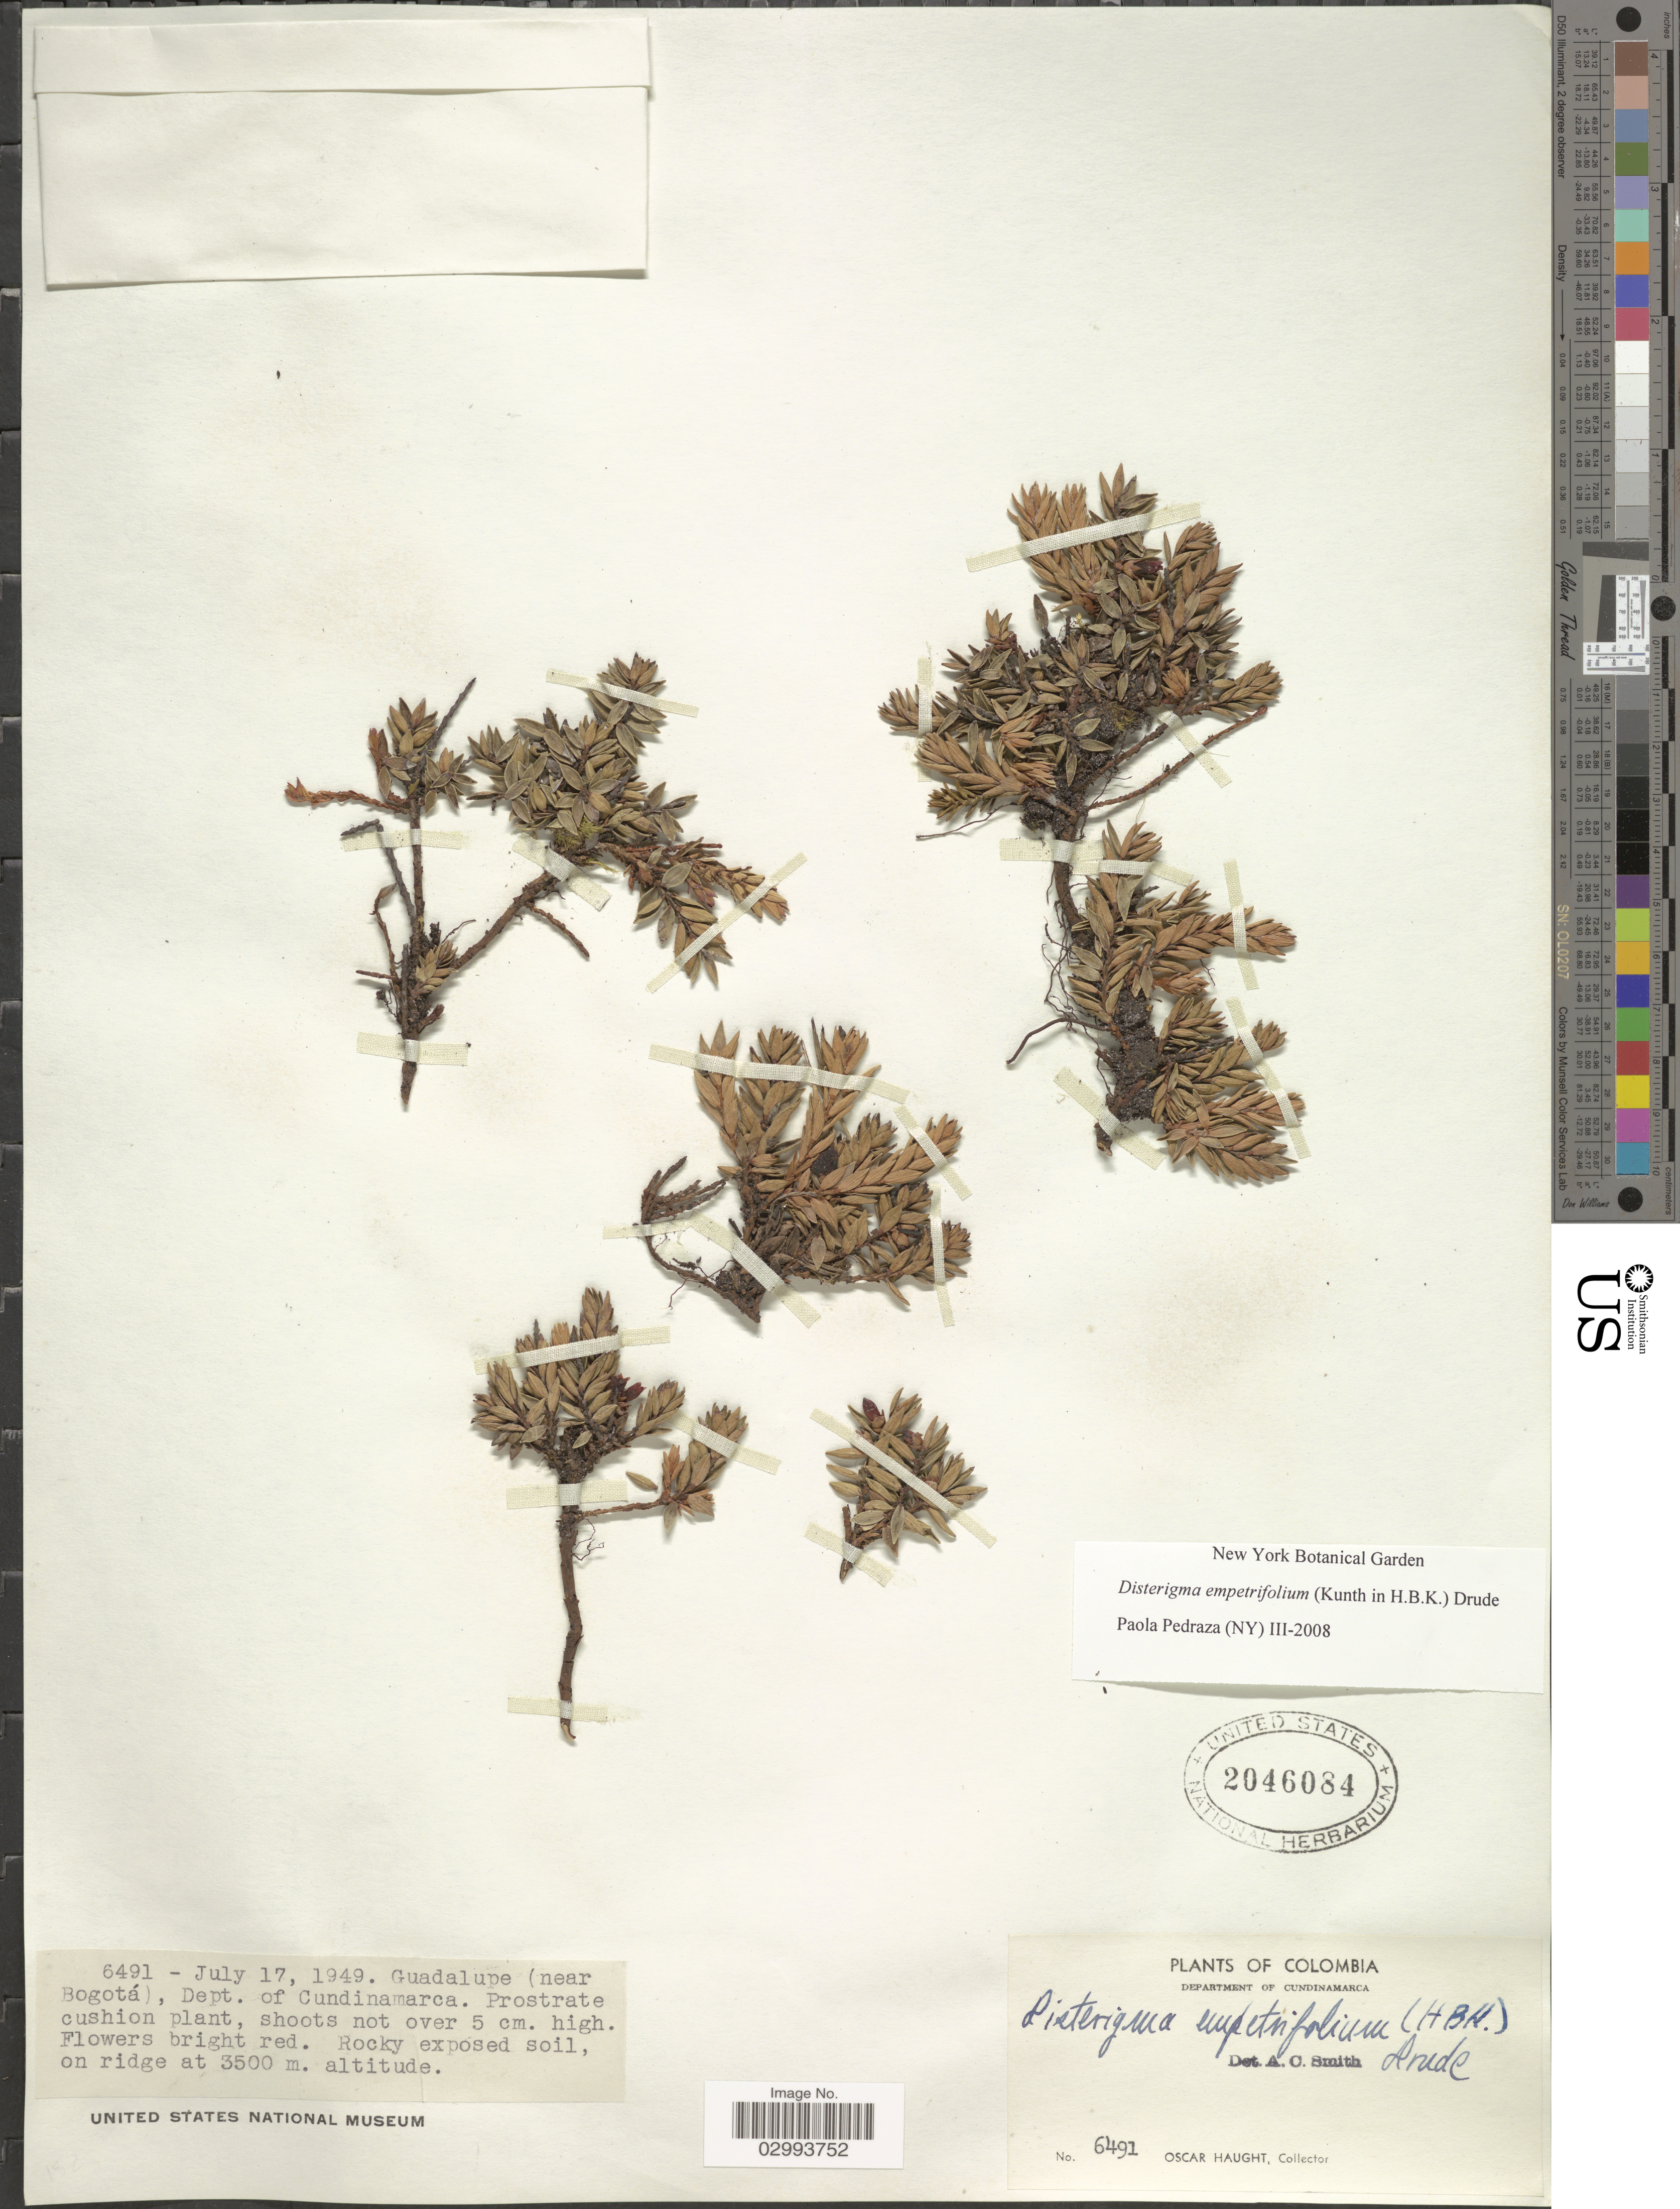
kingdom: Plantae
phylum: Tracheophyta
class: Magnoliopsida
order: Ericales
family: Ericaceae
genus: Disterigma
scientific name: Disterigma empetrifolium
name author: (Kunth) Drude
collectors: O. Haught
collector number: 6491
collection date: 1949-07-17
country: Colombia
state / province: Cundinamarca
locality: Guadalupe (near Bogotá), Dept. of Cundinamarca.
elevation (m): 3500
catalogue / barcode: US 2046084